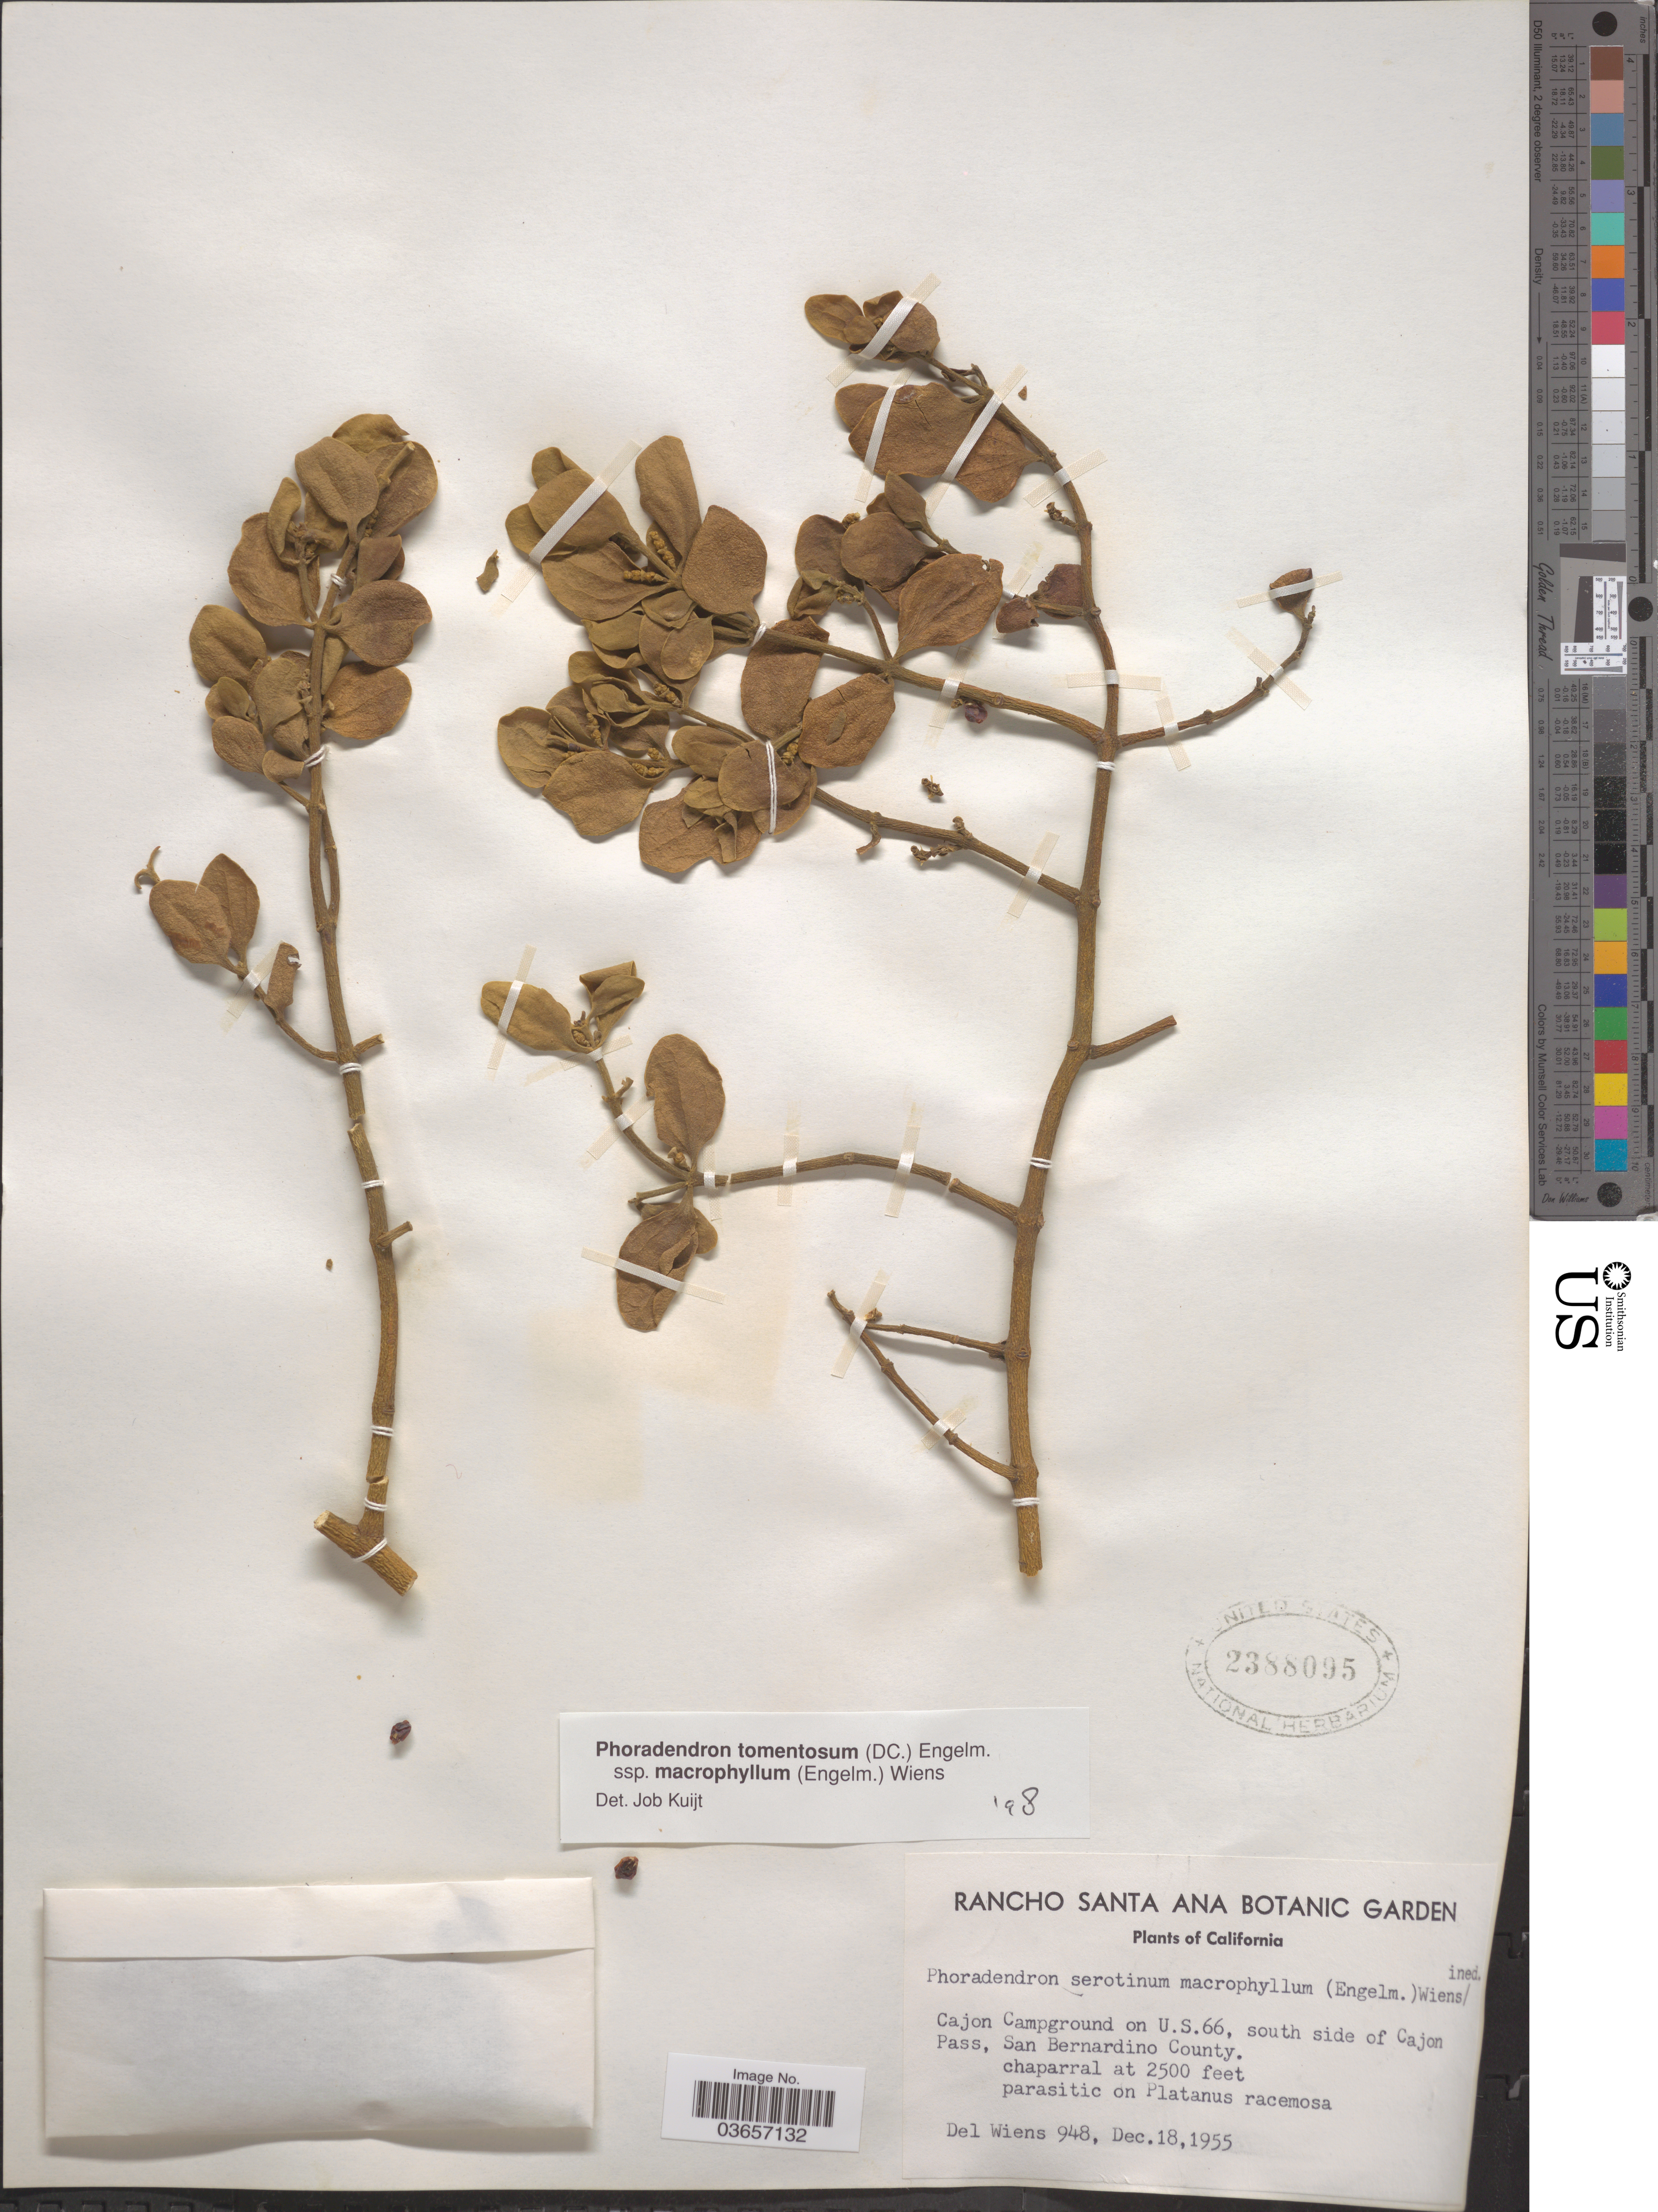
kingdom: Plantae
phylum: Tracheophyta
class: Magnoliopsida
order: Santalales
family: Viscaceae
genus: Phoradendron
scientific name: Phoradendron tomentosum subsp. macrophyllum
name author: DC.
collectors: D. Wiens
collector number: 948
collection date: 1955-12-18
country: United States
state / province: California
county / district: San Bernardino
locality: Cajon Campground on U. S. 66, south side of Cajon Pass, San Bernardino County.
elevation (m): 762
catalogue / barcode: US 2388095